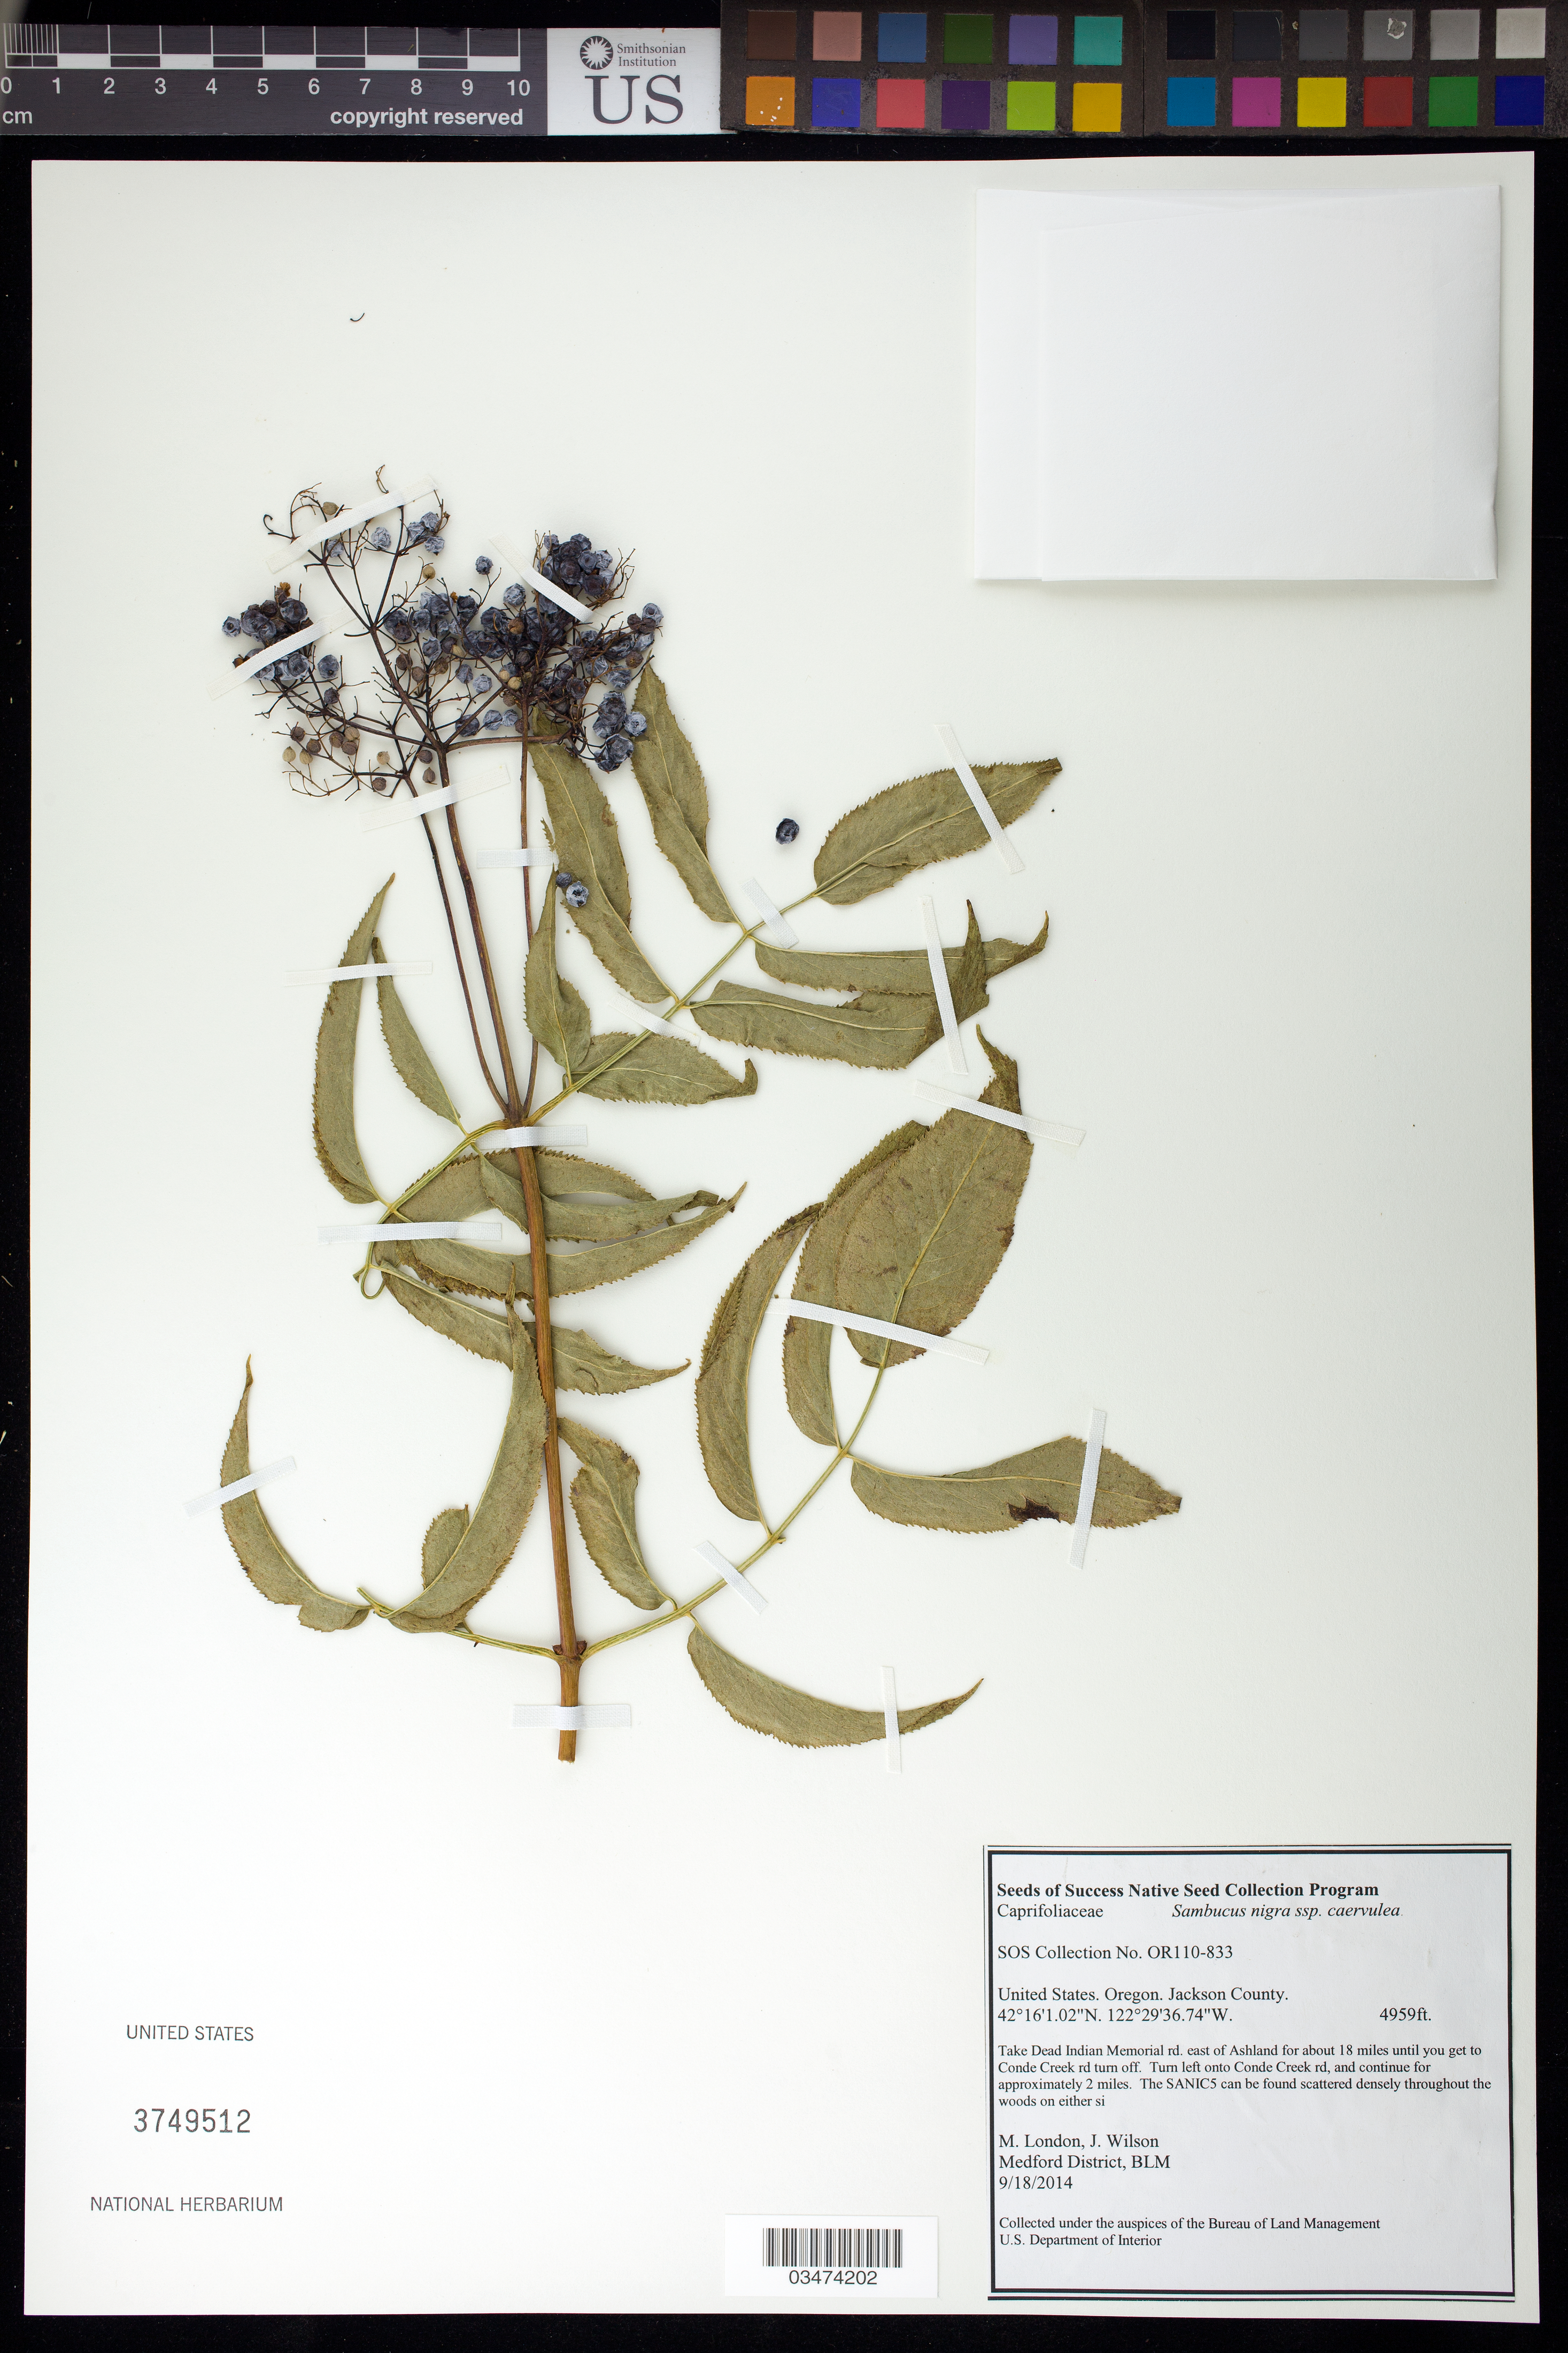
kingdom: Plantae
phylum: Tracheophyta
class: Magnoliopsida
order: Dipsacales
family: Viburnaceae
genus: Sambucus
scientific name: Sambucus nigra subsp. cerulea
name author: (Raf.) Bolli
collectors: M. London & J. Wilson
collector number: OR110-833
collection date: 2014-09-18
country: United States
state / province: Oregon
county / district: Jackson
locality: Approx. 2 miles on Conde Creek rd.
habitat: Woods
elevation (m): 1512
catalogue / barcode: US 3749512